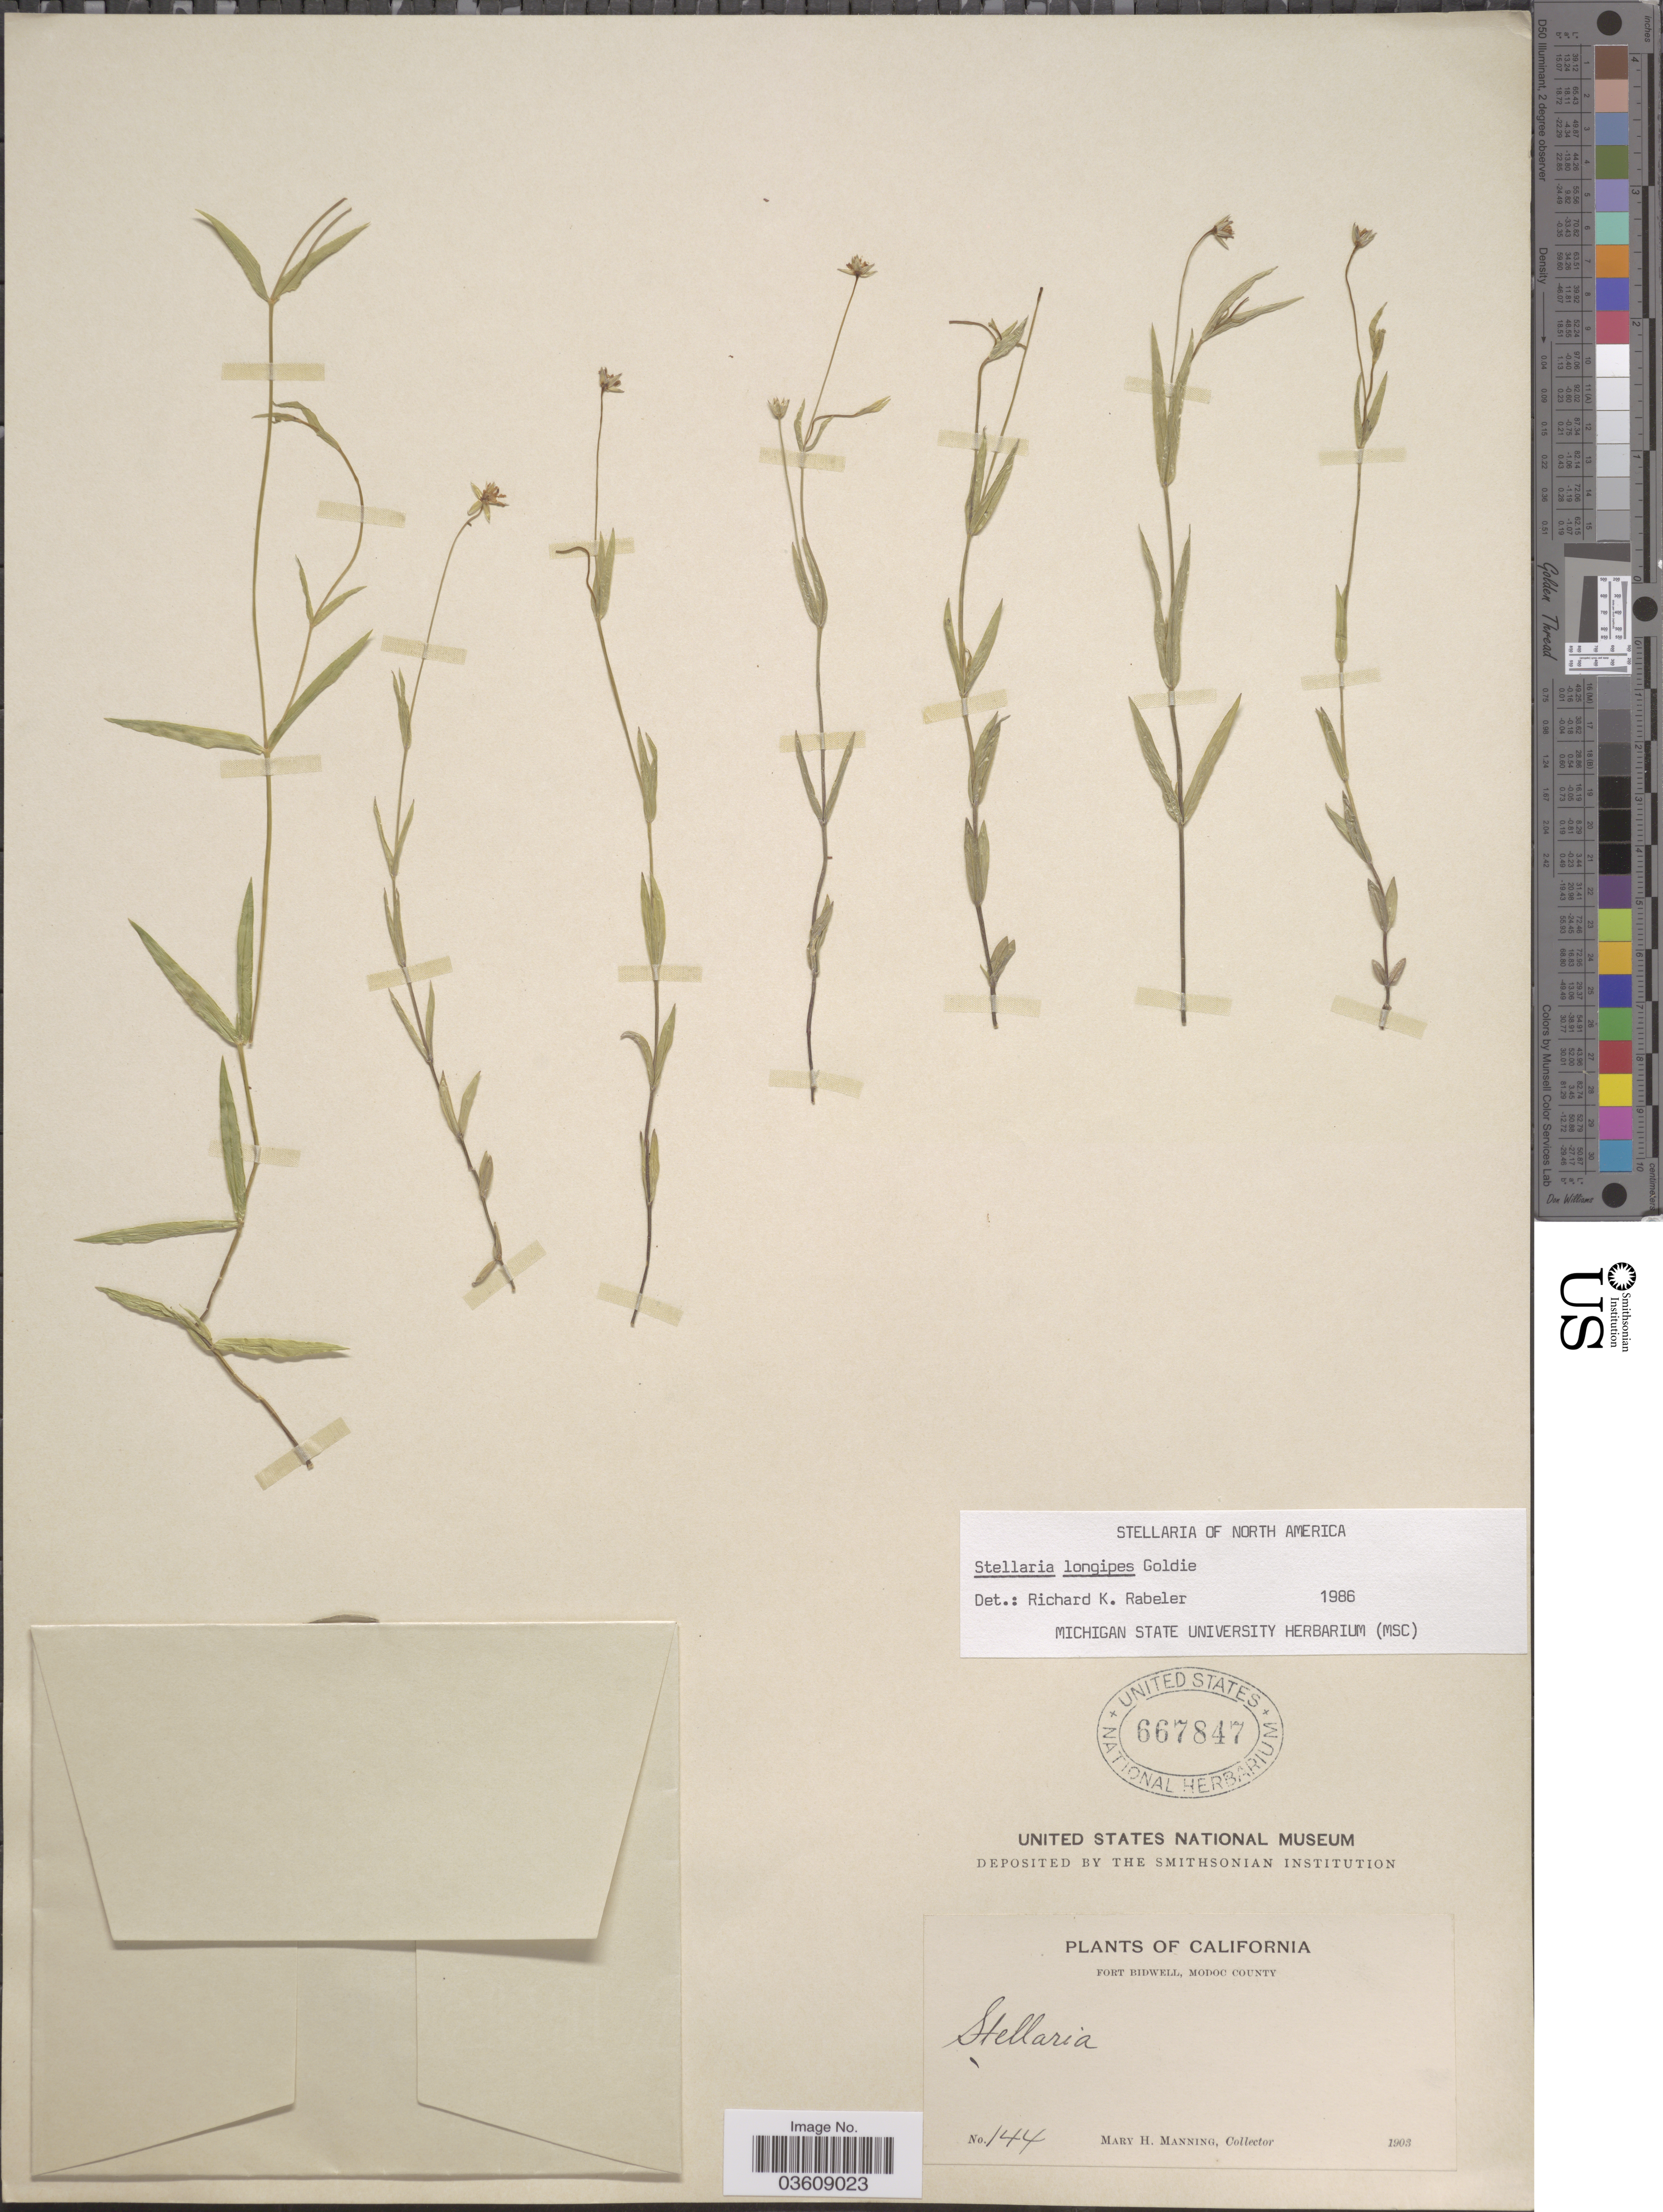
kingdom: Plantae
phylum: Tracheophyta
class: Magnoliopsida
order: Caryophyllales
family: Caryophyllaceae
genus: Stellaria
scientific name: Stellaria longipes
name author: Goldie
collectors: M. Manning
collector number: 144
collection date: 1903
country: United States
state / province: California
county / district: Modoc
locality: Fort Bidwell, Modoc County.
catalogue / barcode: US 667847